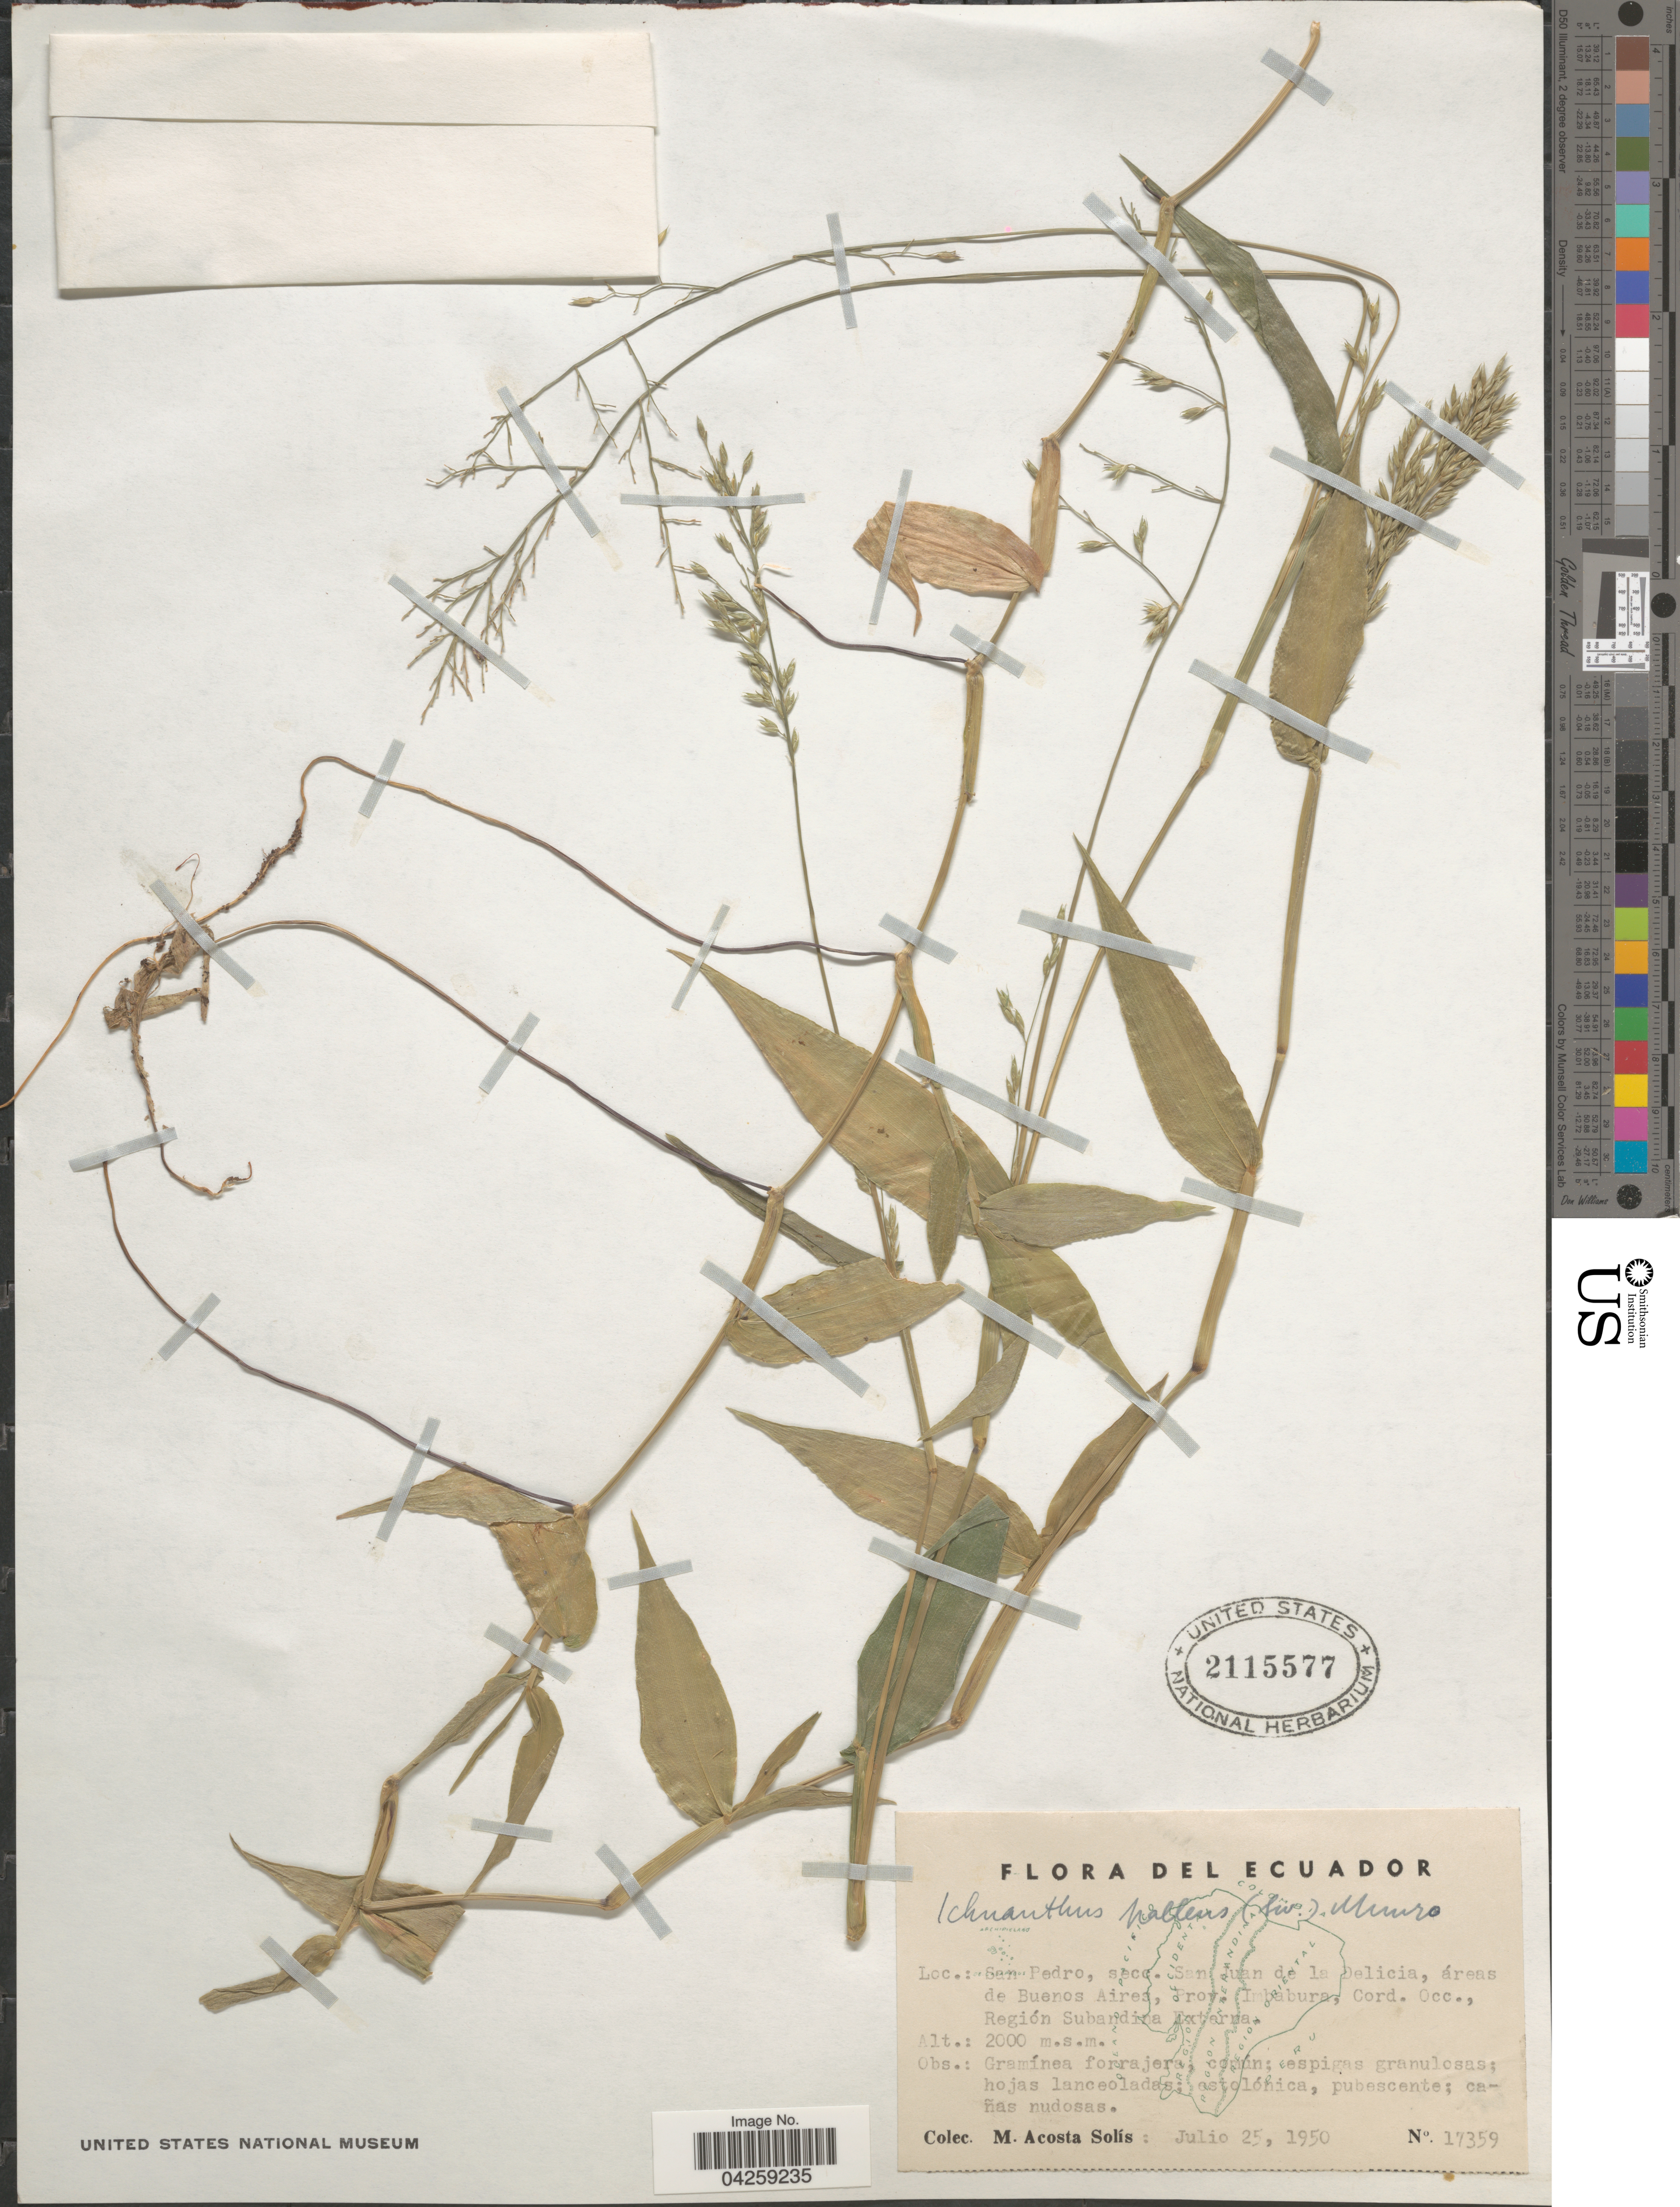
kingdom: Plantae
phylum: Tracheophyta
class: Liliopsida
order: Poales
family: Poaceae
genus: Ichnanthus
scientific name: Ichnanthus pallens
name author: (Sw.) Munro ex Benth.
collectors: M. Acosta Solis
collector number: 17359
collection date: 1950-07-25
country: Ecuador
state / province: Imbabura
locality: San Pedro, secc. San Juan de la Delicia, áreas de Buenos Aires, Cord. Occ., Región Subandina. Externa.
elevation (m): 2000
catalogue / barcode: US 2115577